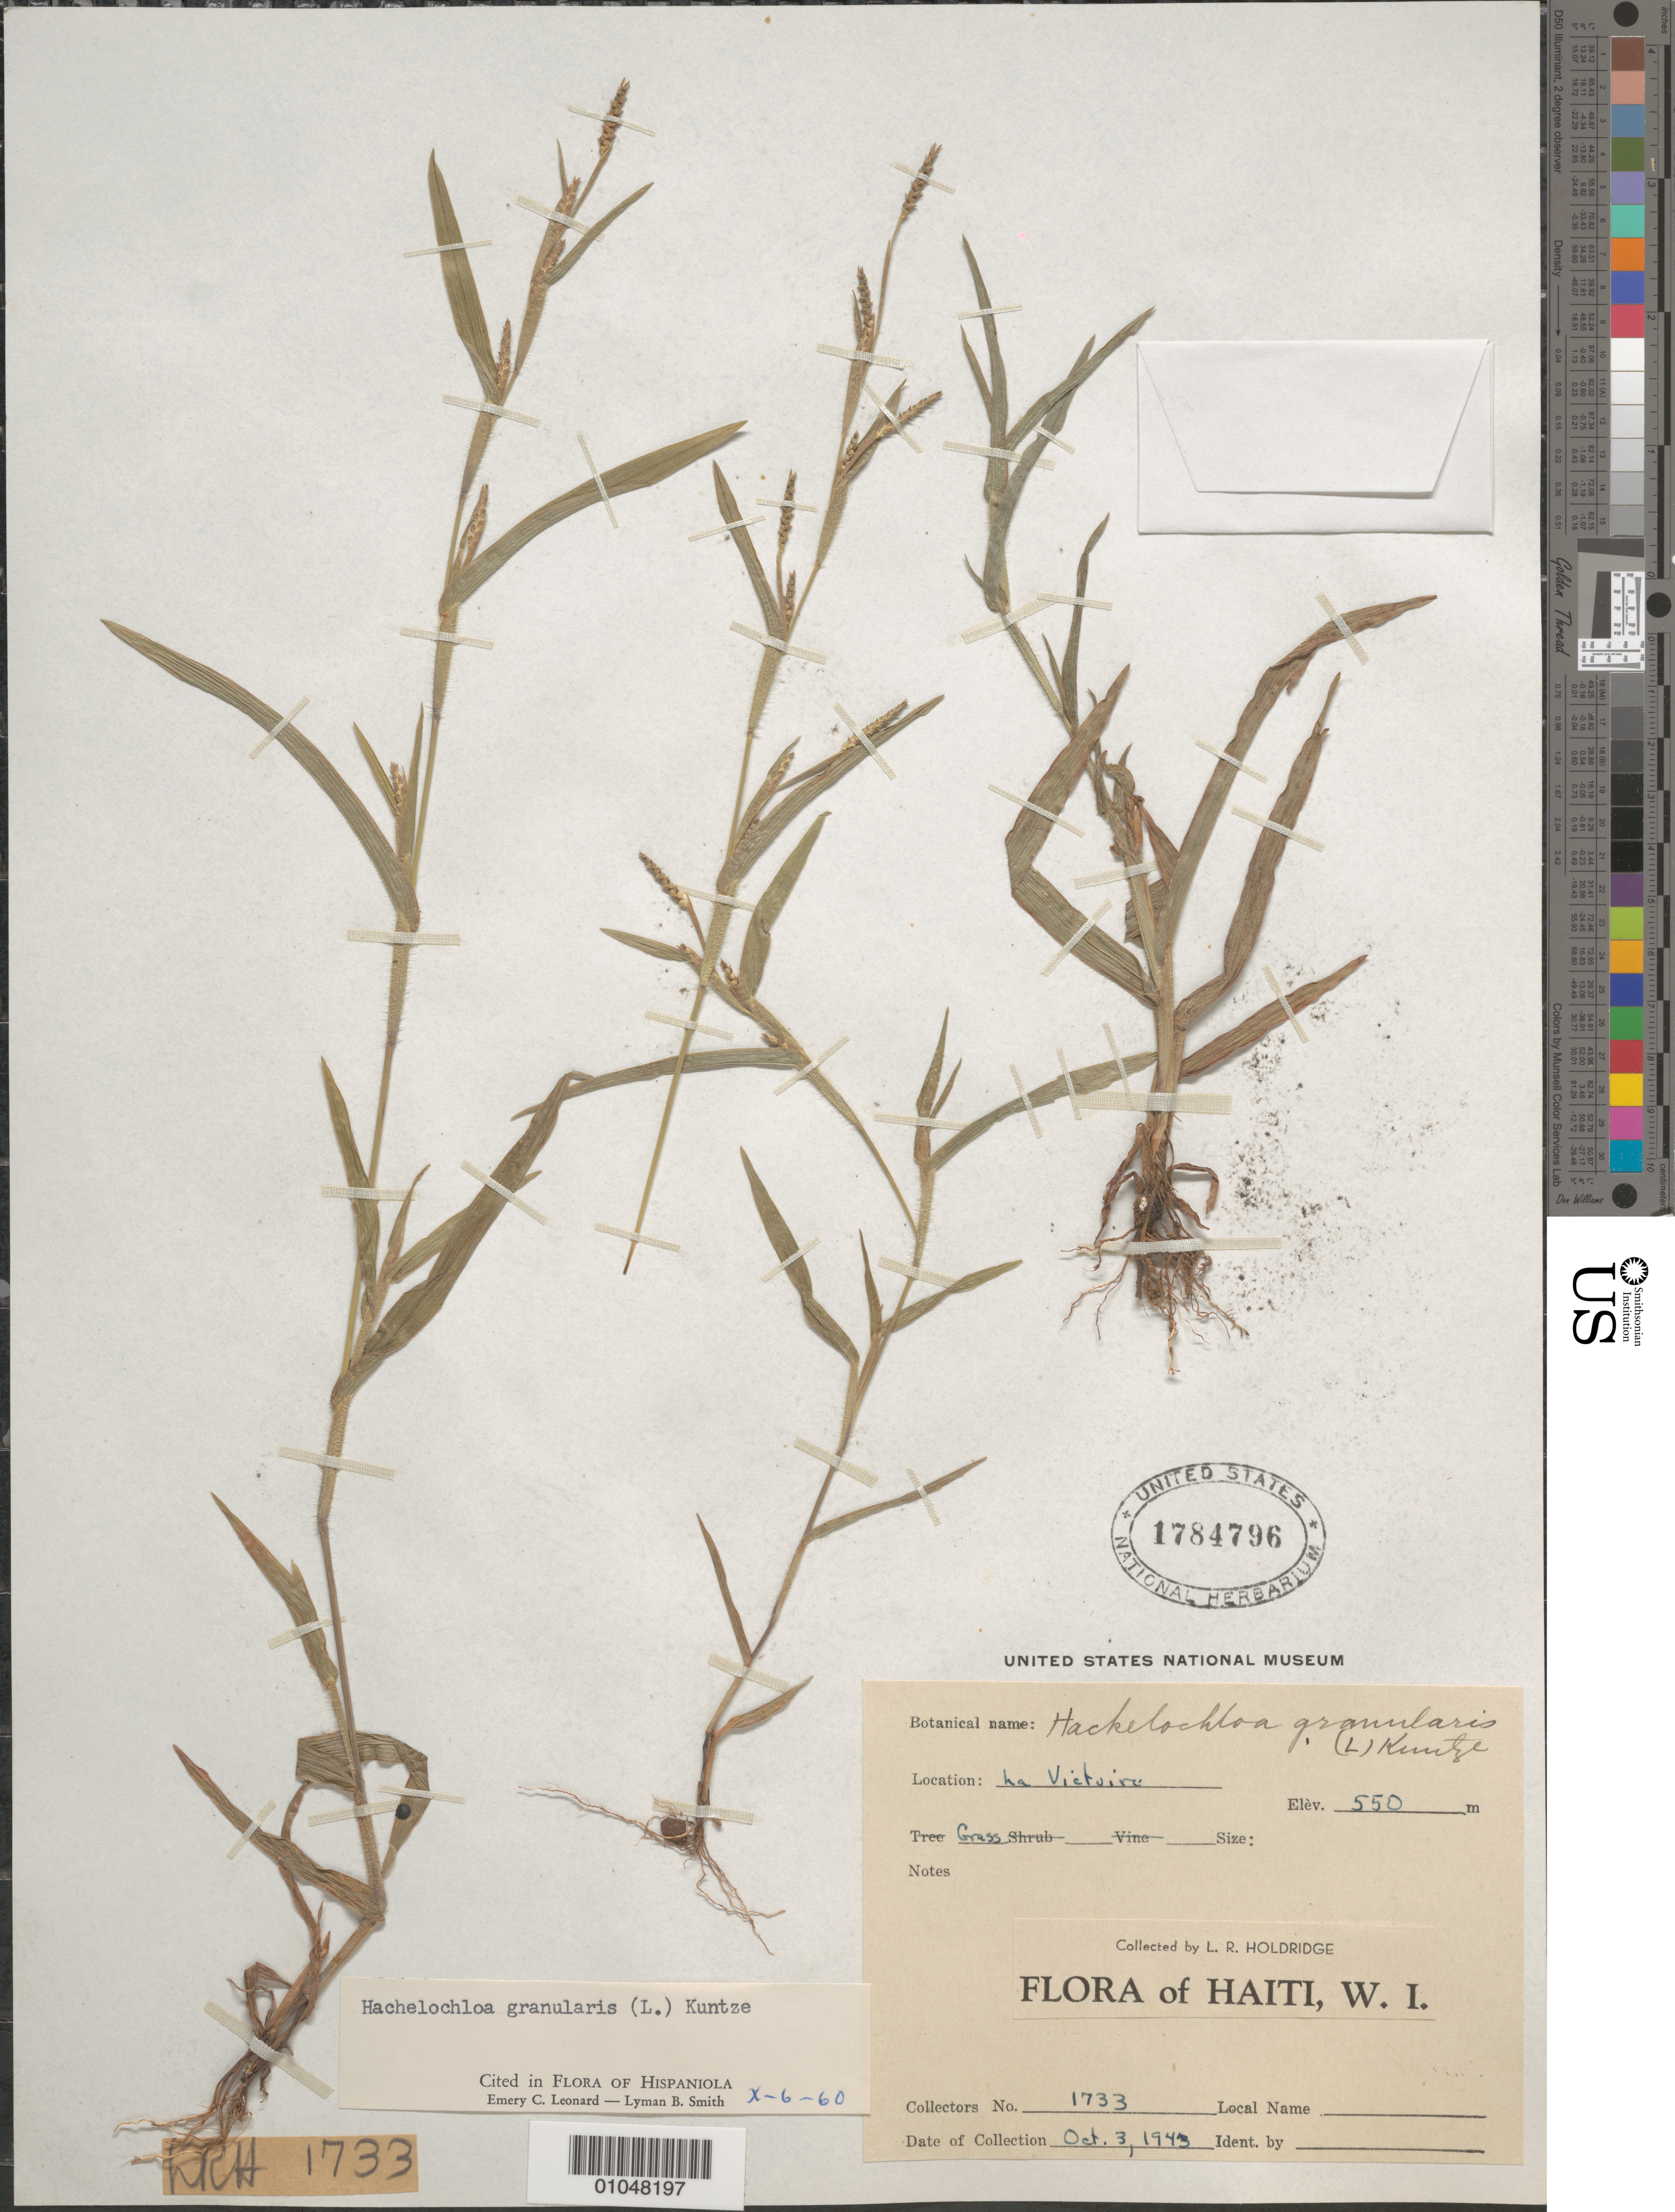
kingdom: Plantae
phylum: Tracheophyta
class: Liliopsida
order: Poales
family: Poaceae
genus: Hackelochloa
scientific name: Hackelochloa granularis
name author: (L.) Kuntze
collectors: L. Holdridge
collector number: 1733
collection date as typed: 03 Oct 1943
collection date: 1943-10-03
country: Haiti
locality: La Victoire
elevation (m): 550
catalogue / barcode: US 1784796